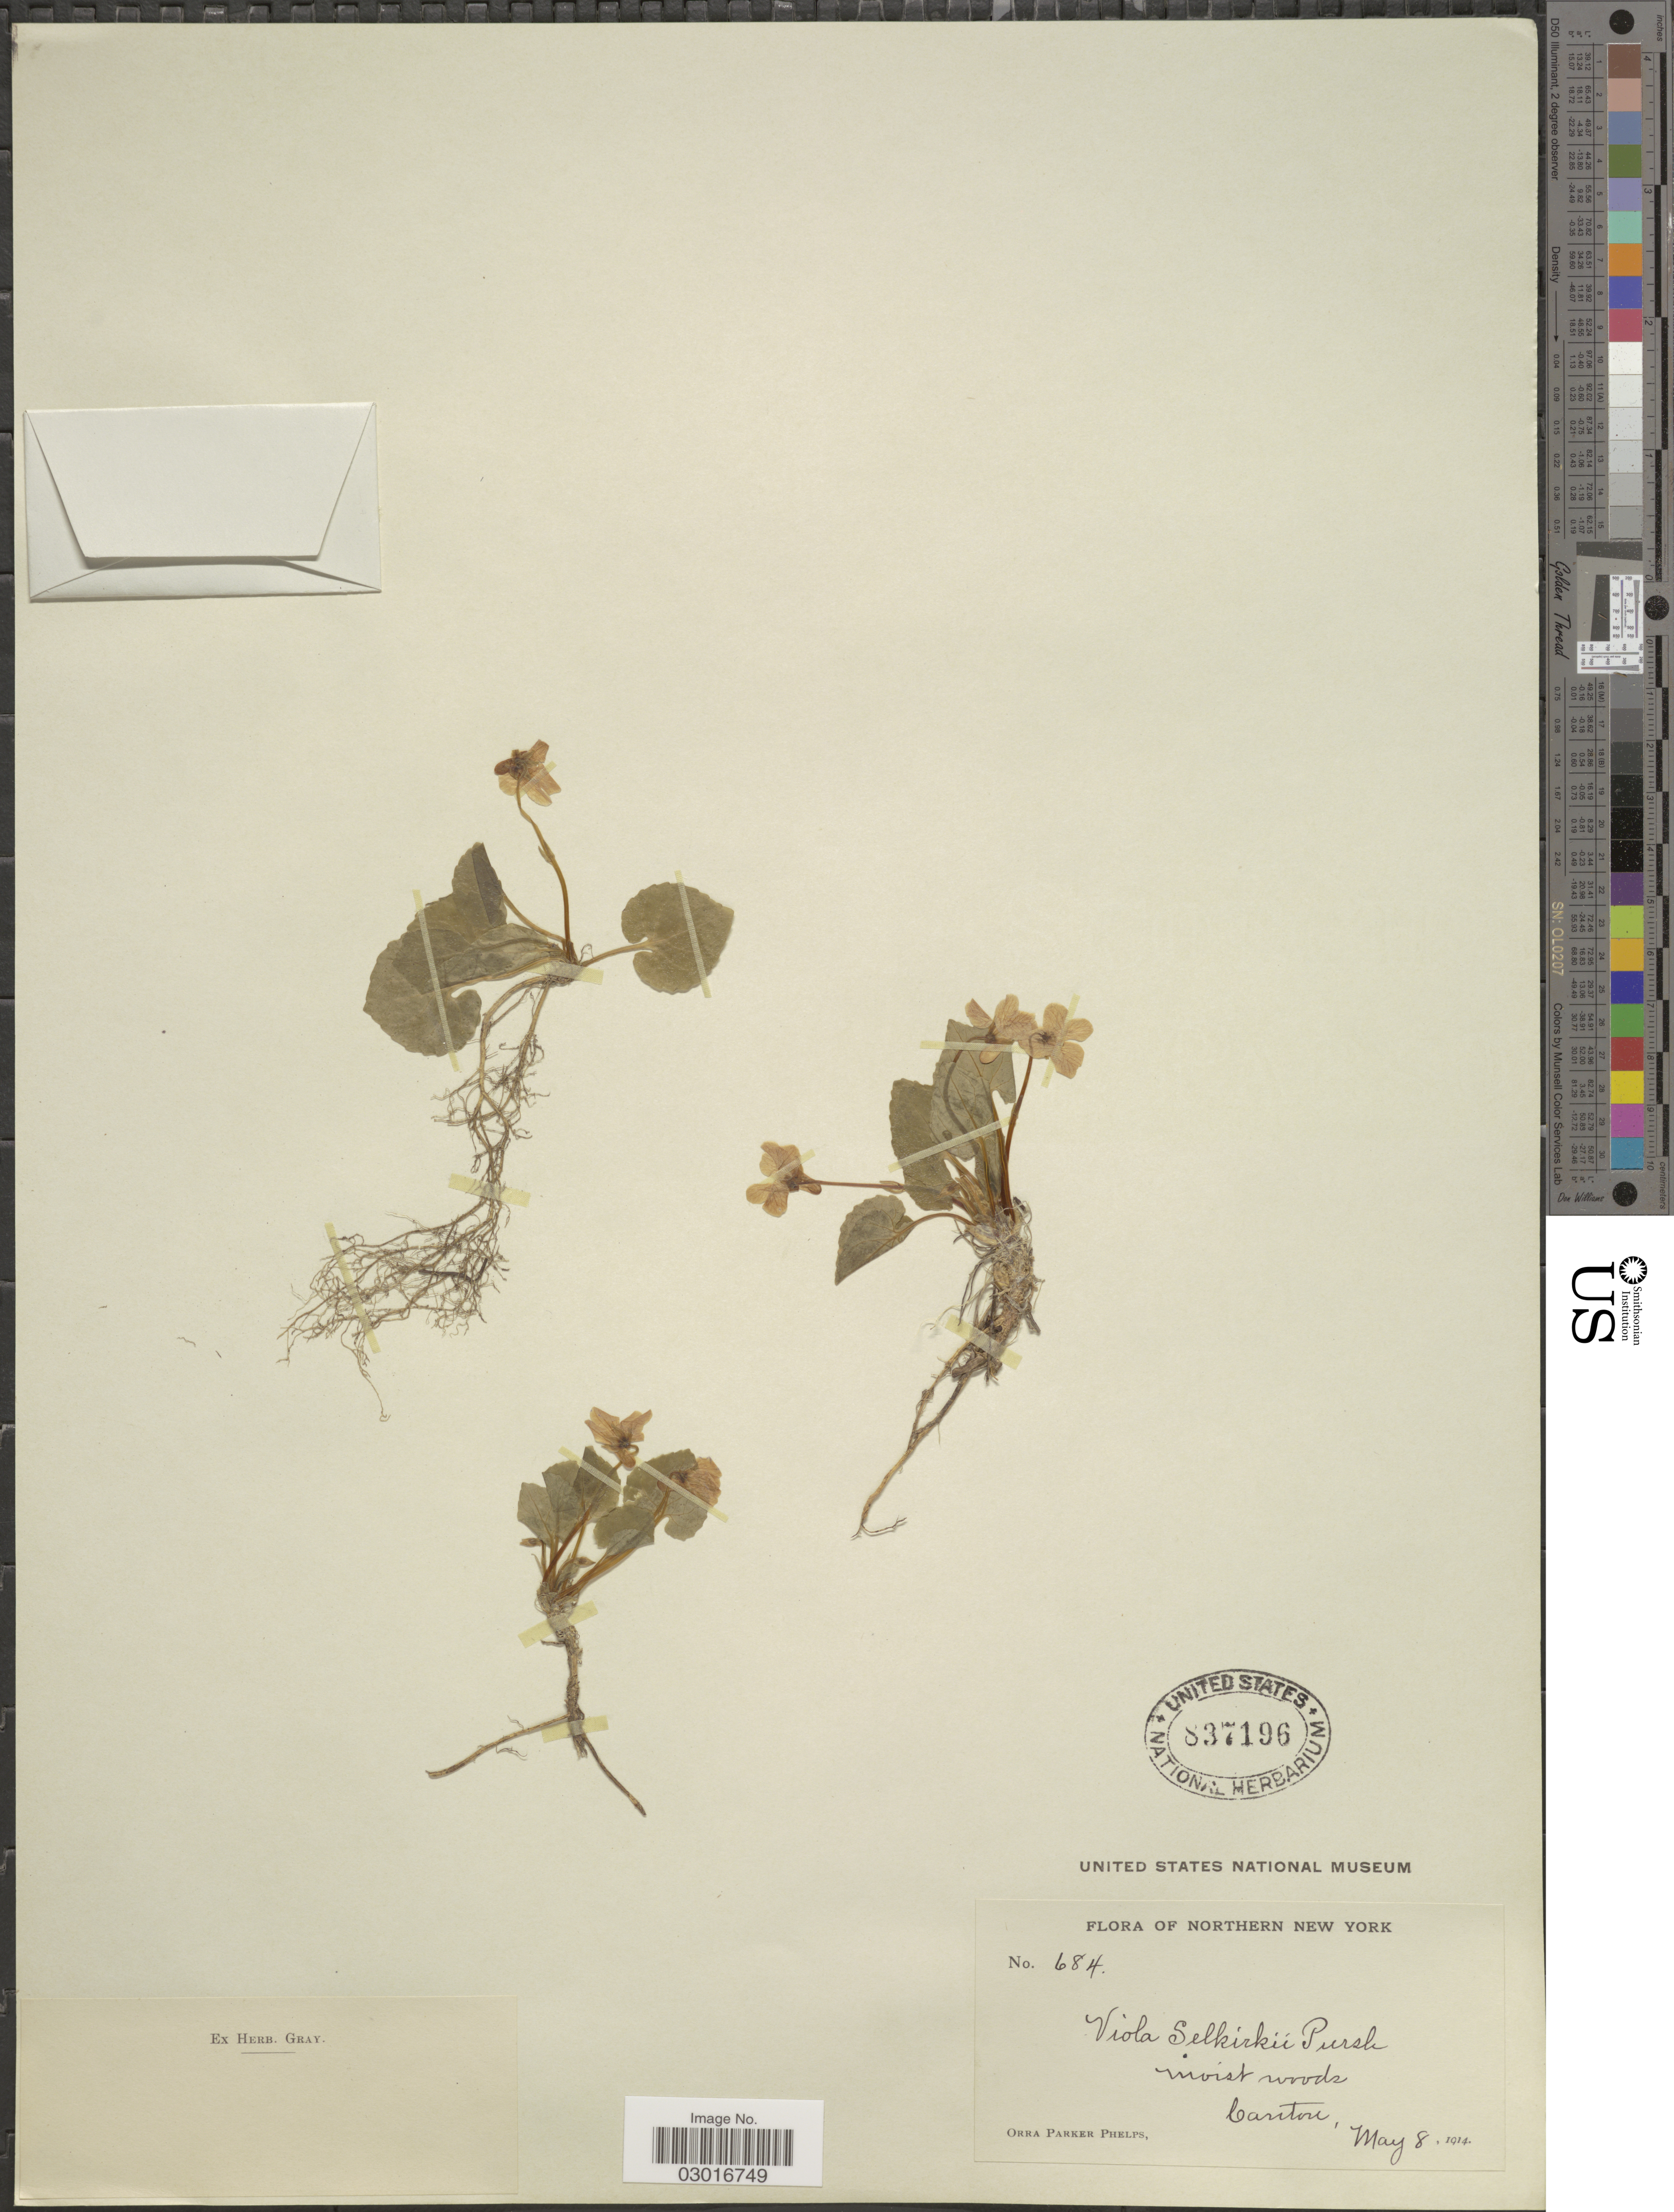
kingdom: Plantae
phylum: Tracheophyta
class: Magnoliopsida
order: Malpighiales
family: Violaceae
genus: Viola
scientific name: Viola selkirkii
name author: Pursh ex Goldie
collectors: O. P. Phelps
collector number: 684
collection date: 1914-05-08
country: United States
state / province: New York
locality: Northern New York. Canton.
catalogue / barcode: US 837196